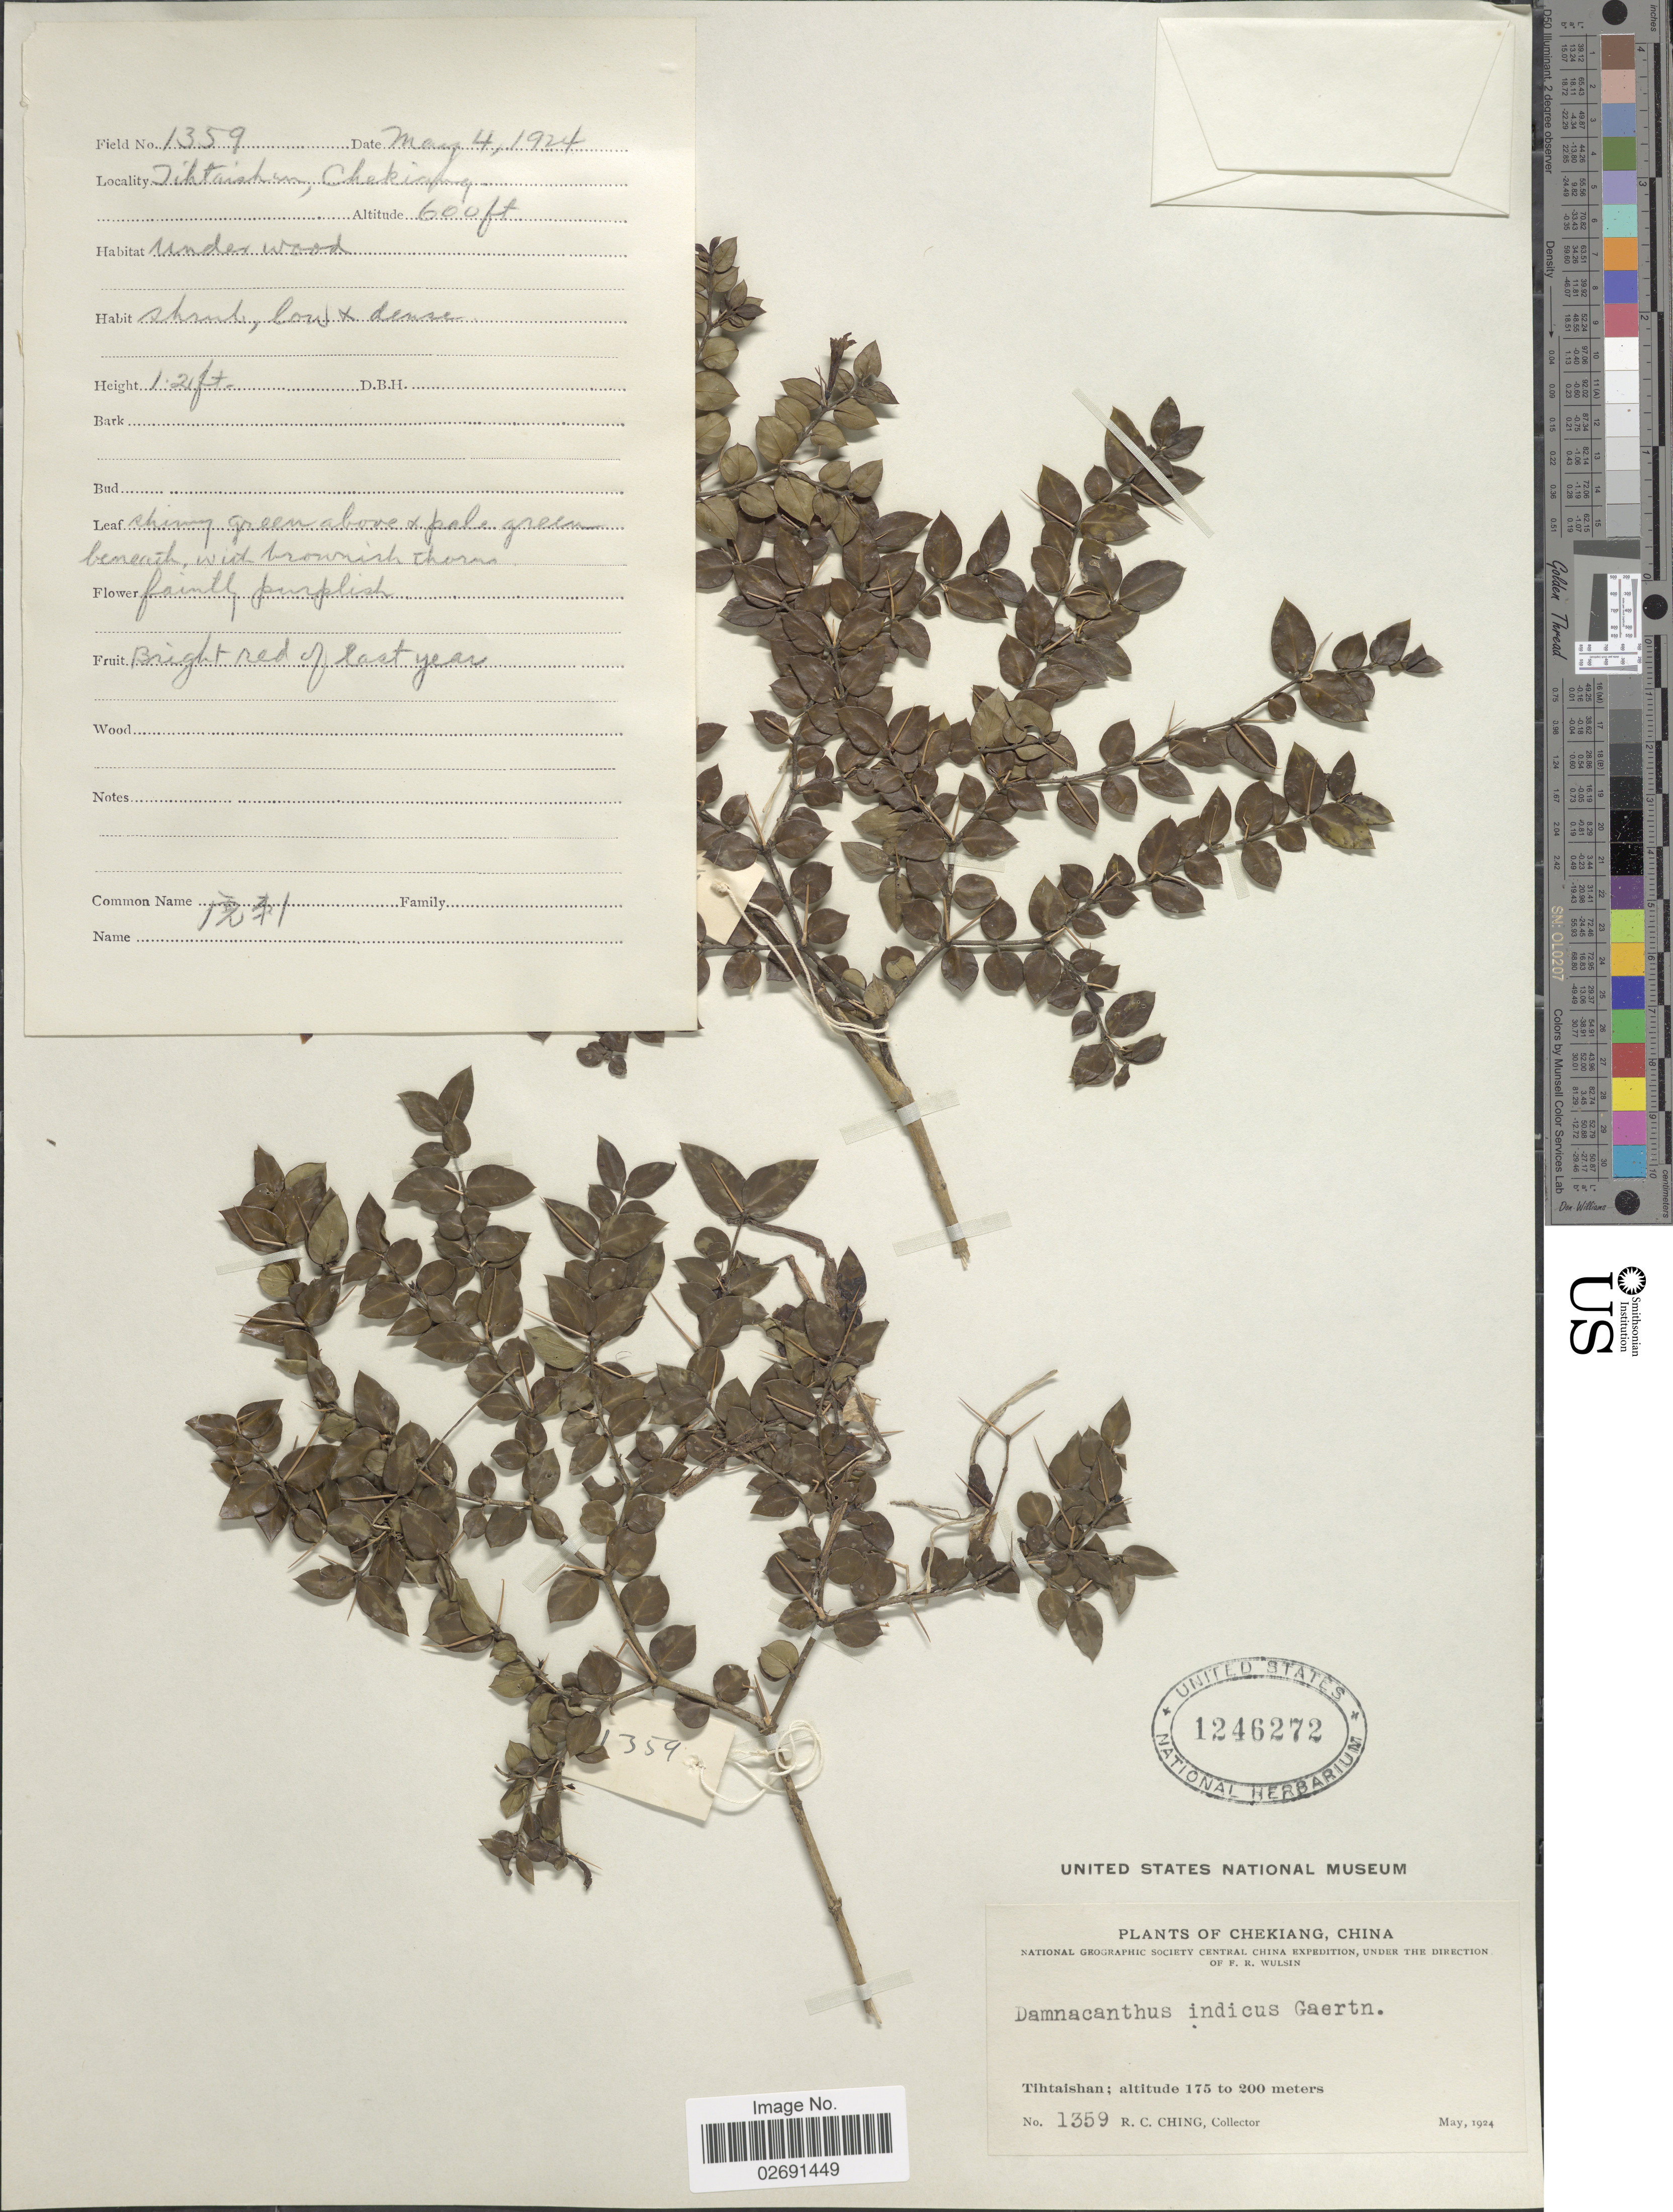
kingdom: Plantae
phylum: Tracheophyta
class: Magnoliopsida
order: Gentianales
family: Rubiaceae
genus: Damnacanthus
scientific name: Damnacanthus indicus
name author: L. f.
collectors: R. C. Ching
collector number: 1359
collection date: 1924-05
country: China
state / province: Zhejiang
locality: Chekiang, Tihtaishan, Central China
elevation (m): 175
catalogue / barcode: US 1246272